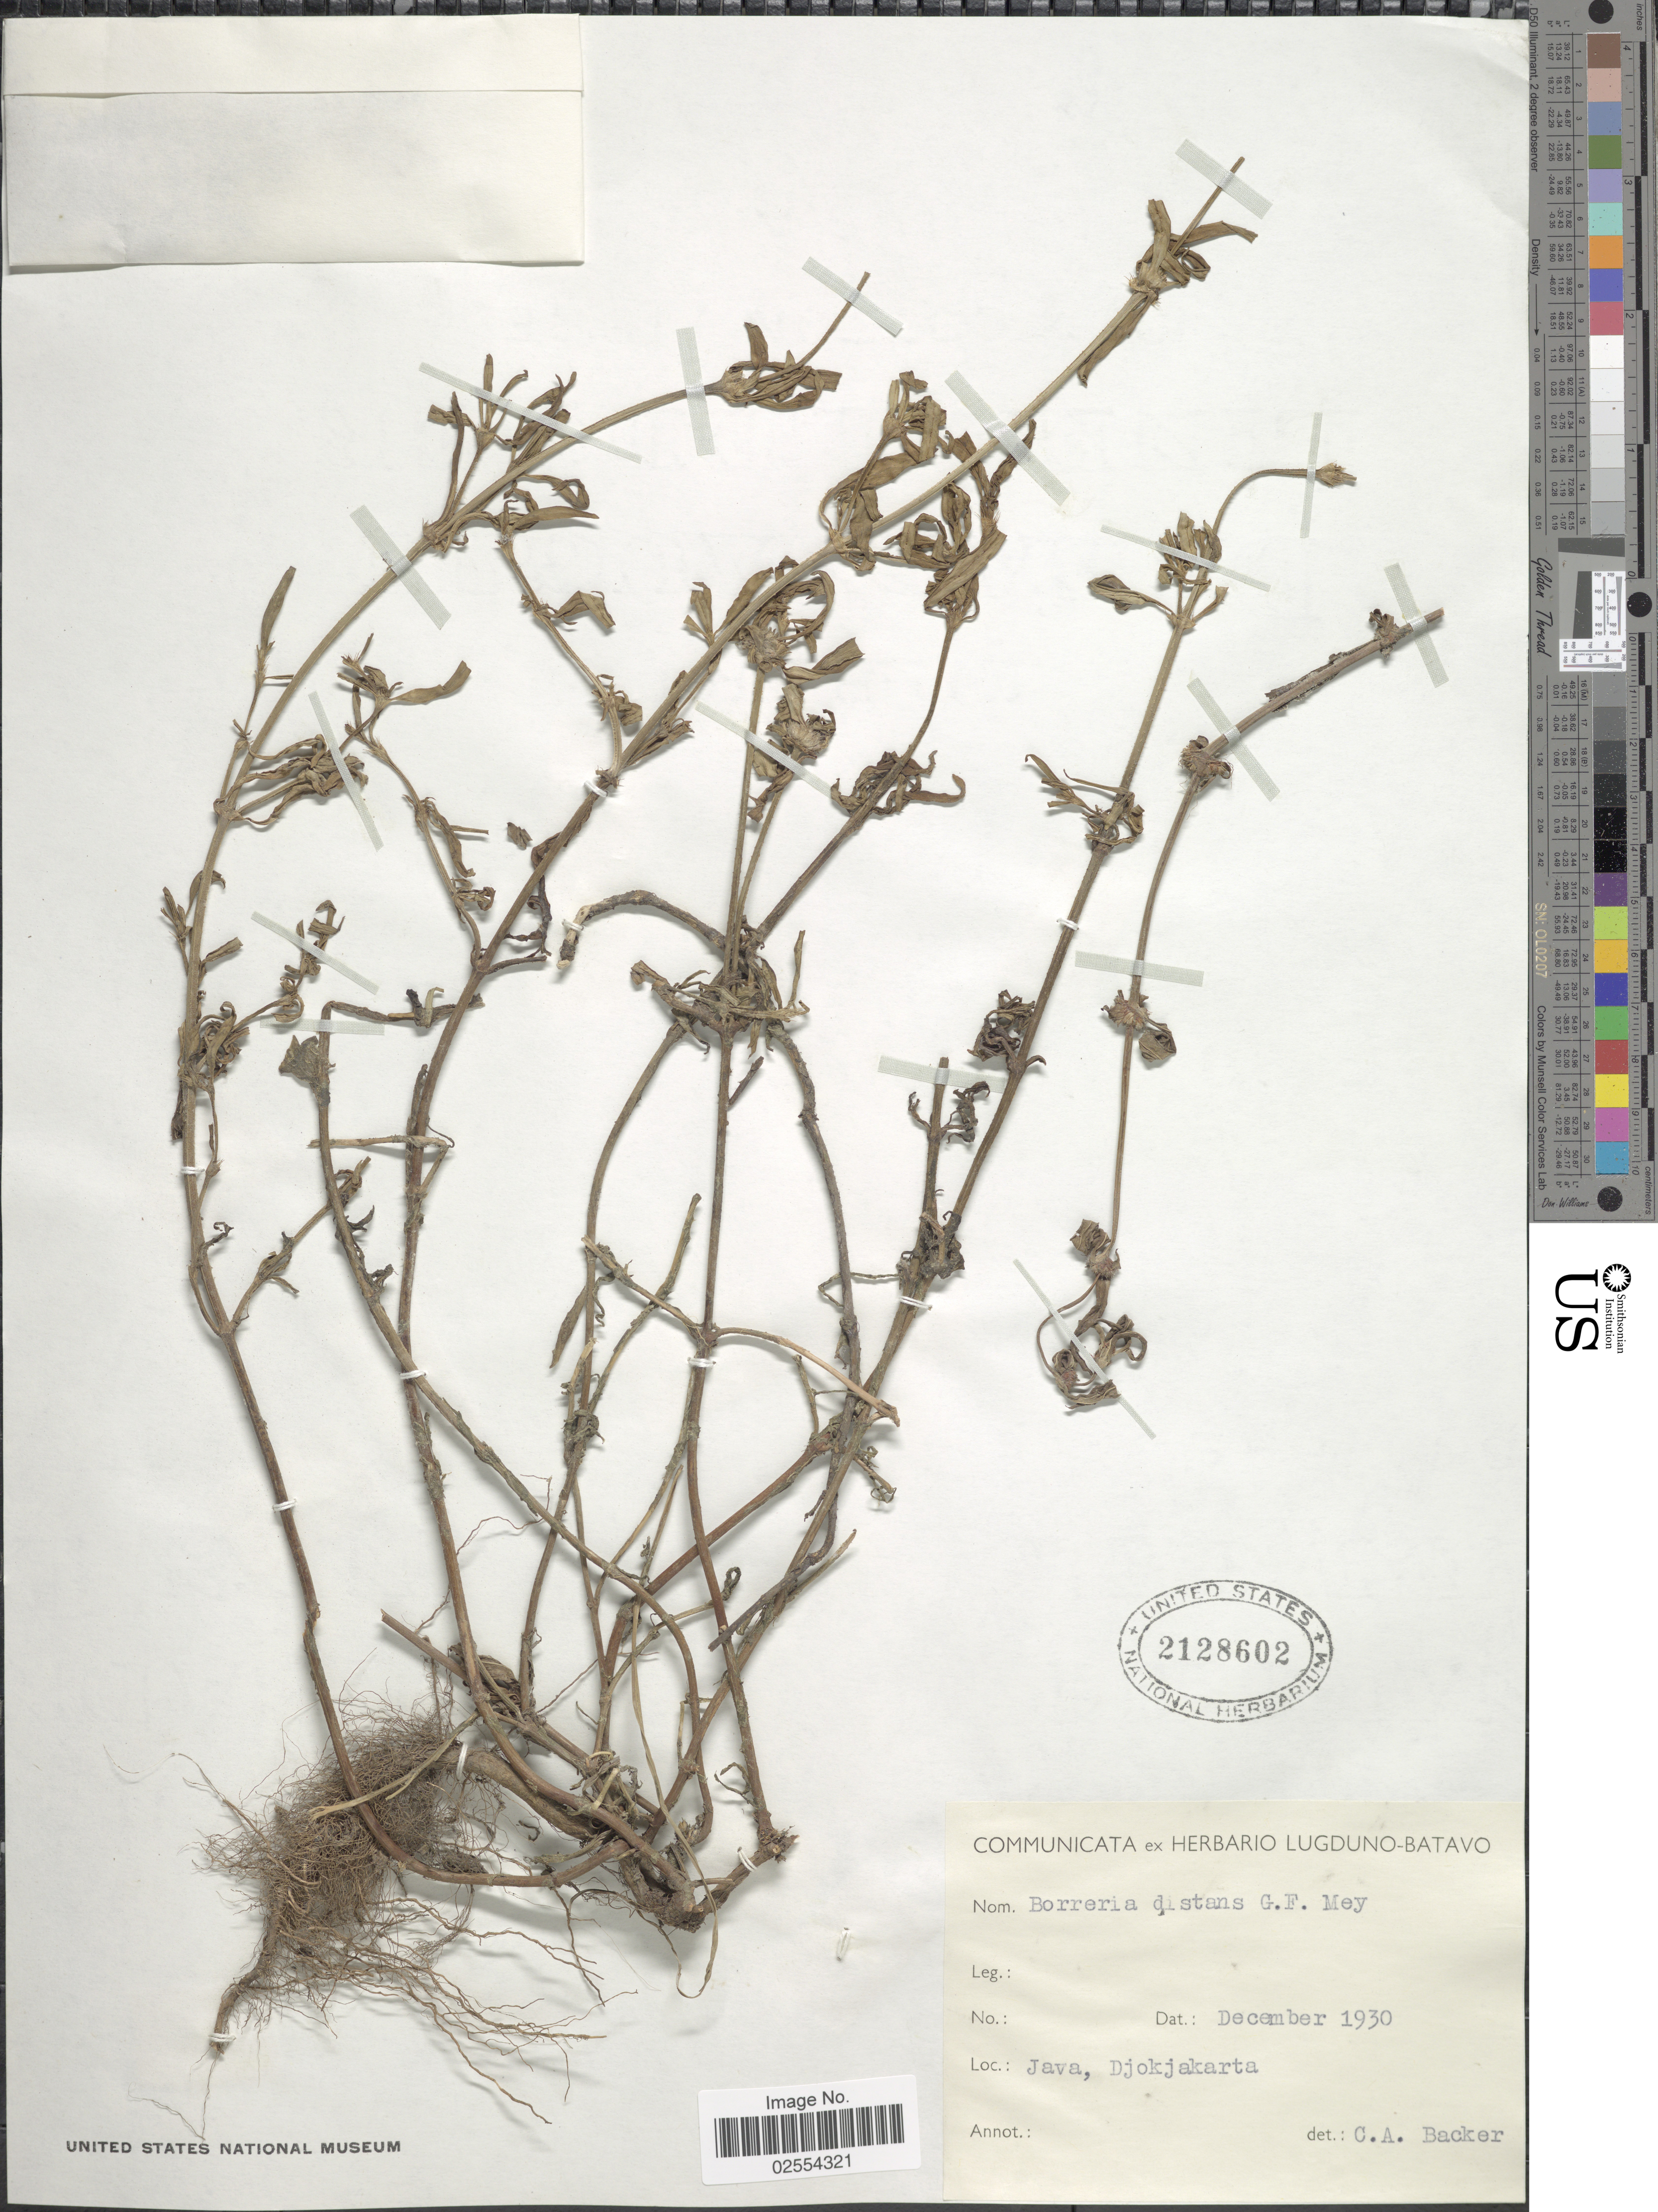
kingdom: Plantae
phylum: Tracheophyta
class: Magnoliopsida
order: Gentianales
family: Rubiaceae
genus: Spermacoce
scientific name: Spermacoce distans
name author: Kunth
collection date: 1930-12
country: Indonesia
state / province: Java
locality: Djokjakarta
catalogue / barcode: US 2128602